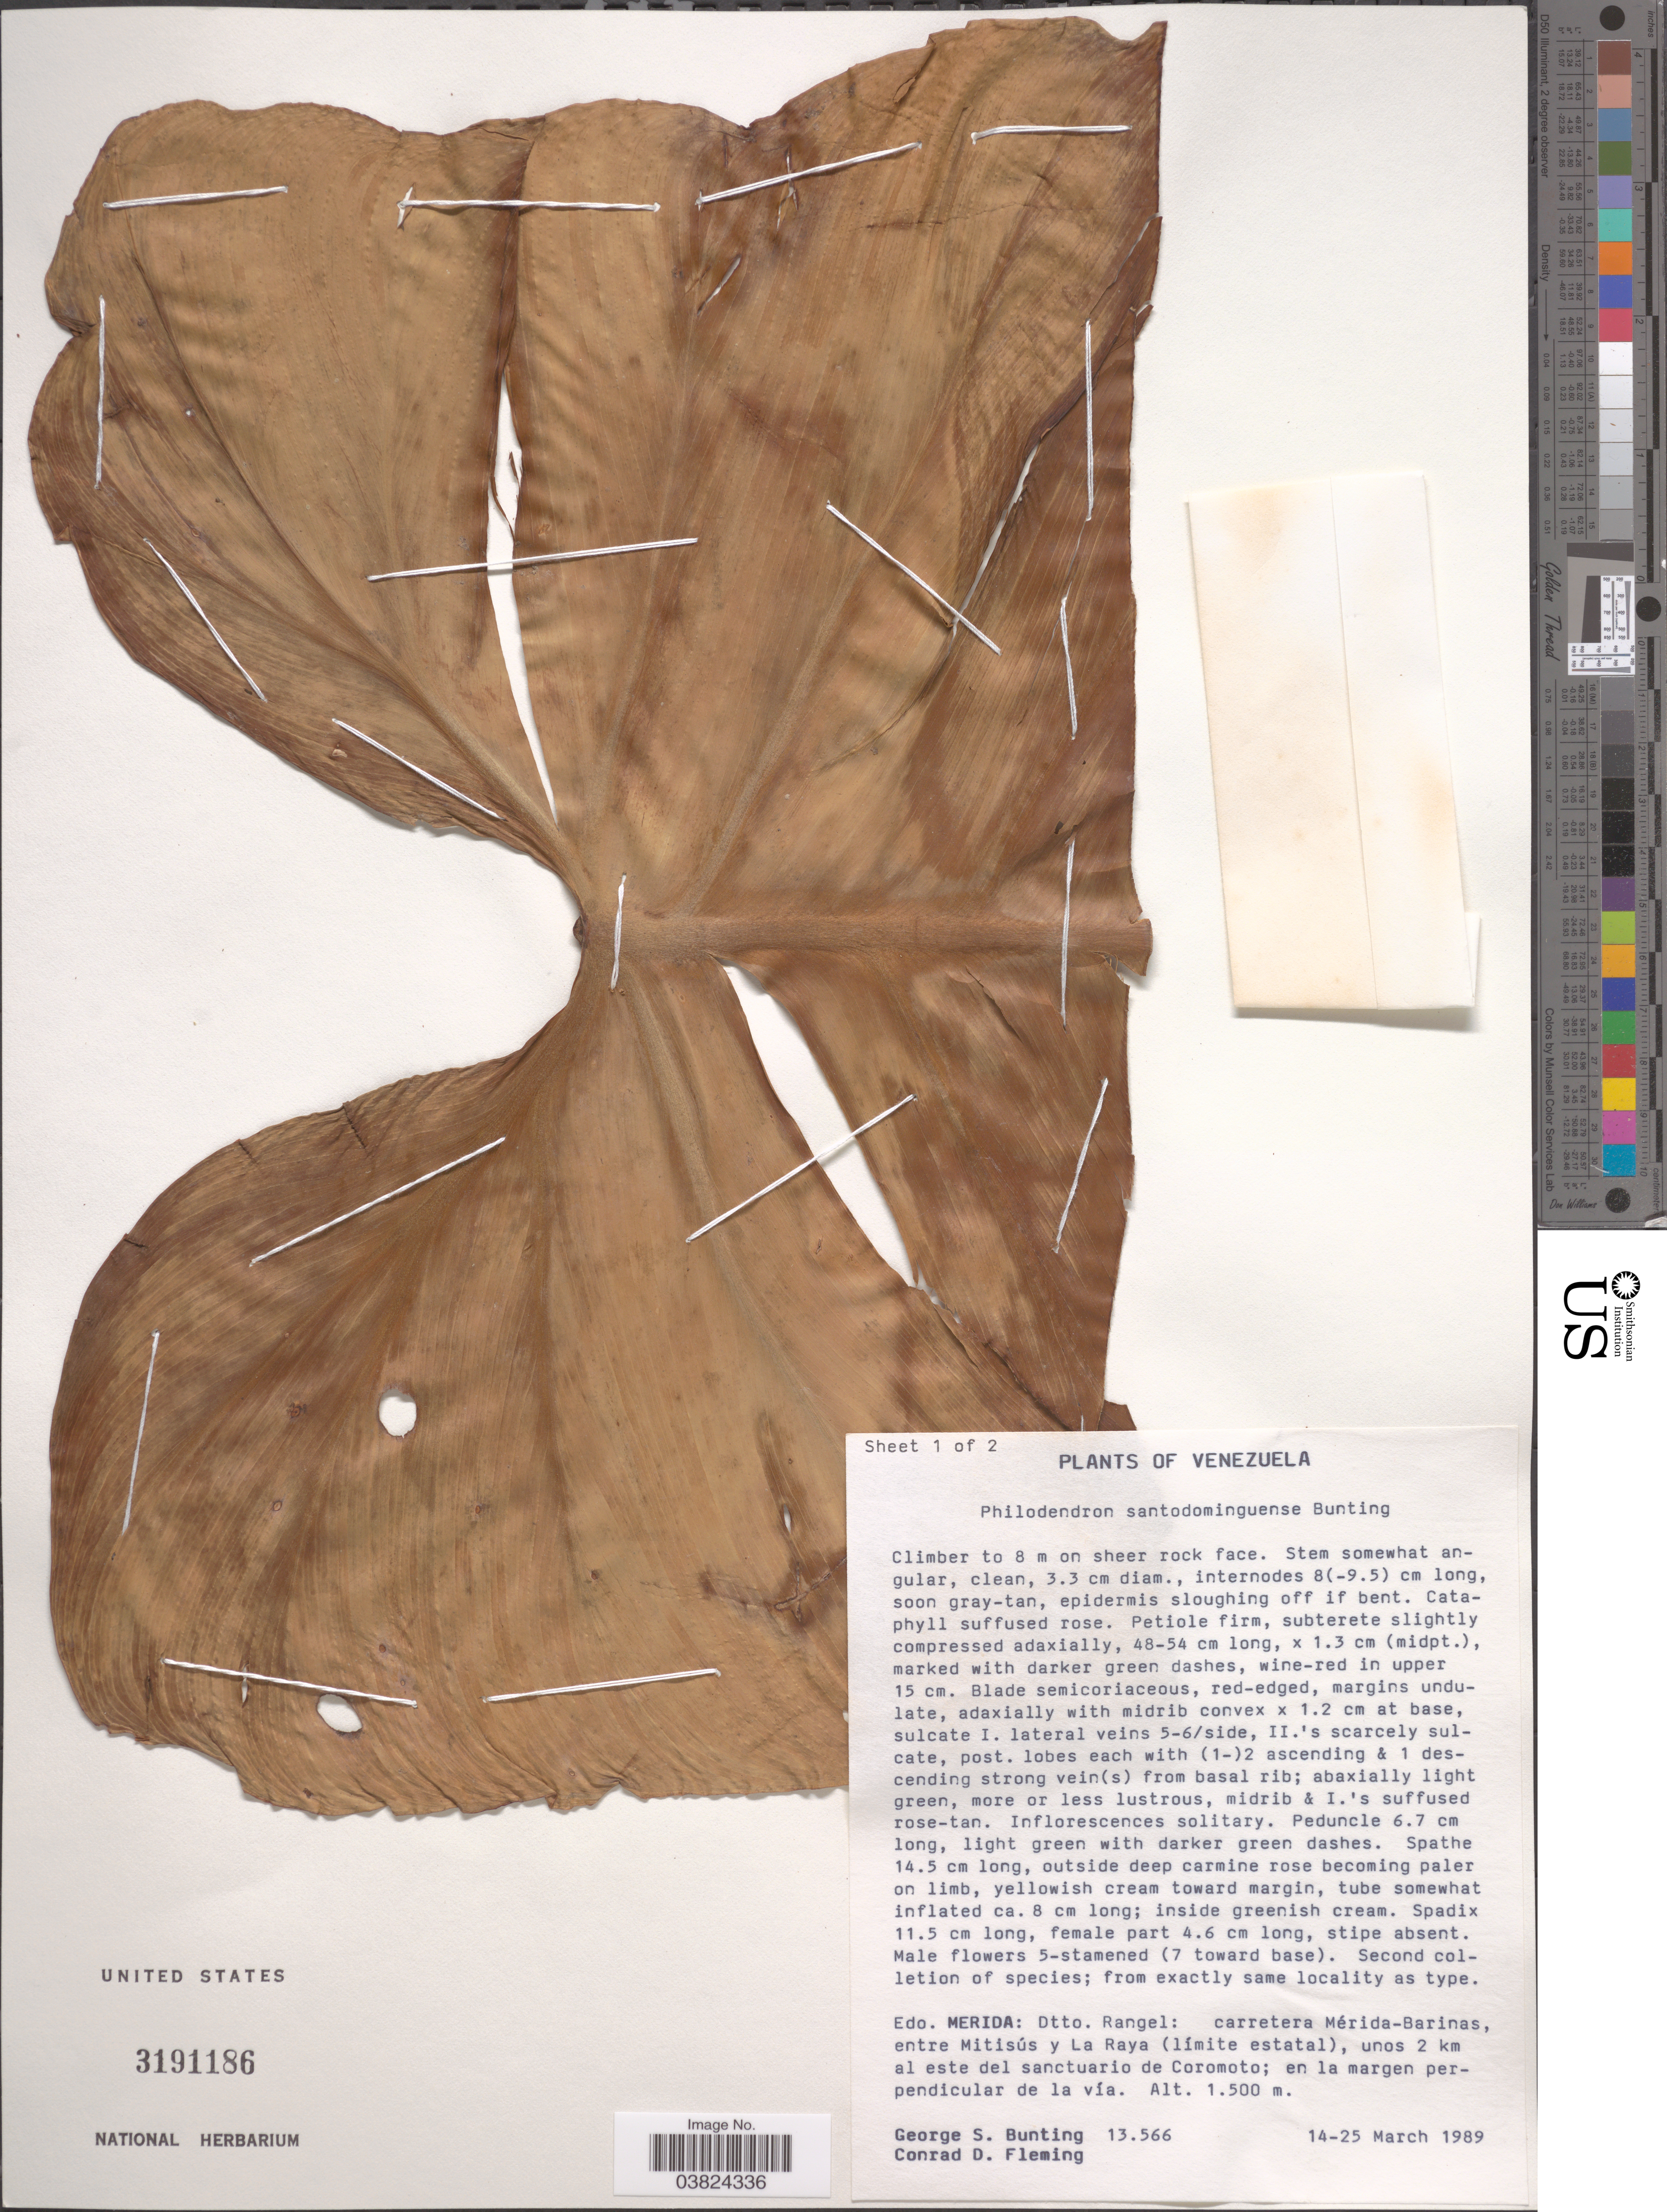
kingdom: Plantae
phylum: Tracheophyta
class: Liliopsida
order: Alismatales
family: Araceae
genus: Philodendron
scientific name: Philodendron santodominguense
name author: G.S. Bunting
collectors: G. S. Bunting & C. Fleming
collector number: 13566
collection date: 1989-03-14/1989-03-25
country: Venezuela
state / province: Merida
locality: Dtto. Rangel: carretera Mérida-Barinas, entre Mitisús y La Raya (límite estatal), unos 2 km al este del sanctuario de Coromoto.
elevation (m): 1500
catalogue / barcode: US 3191186